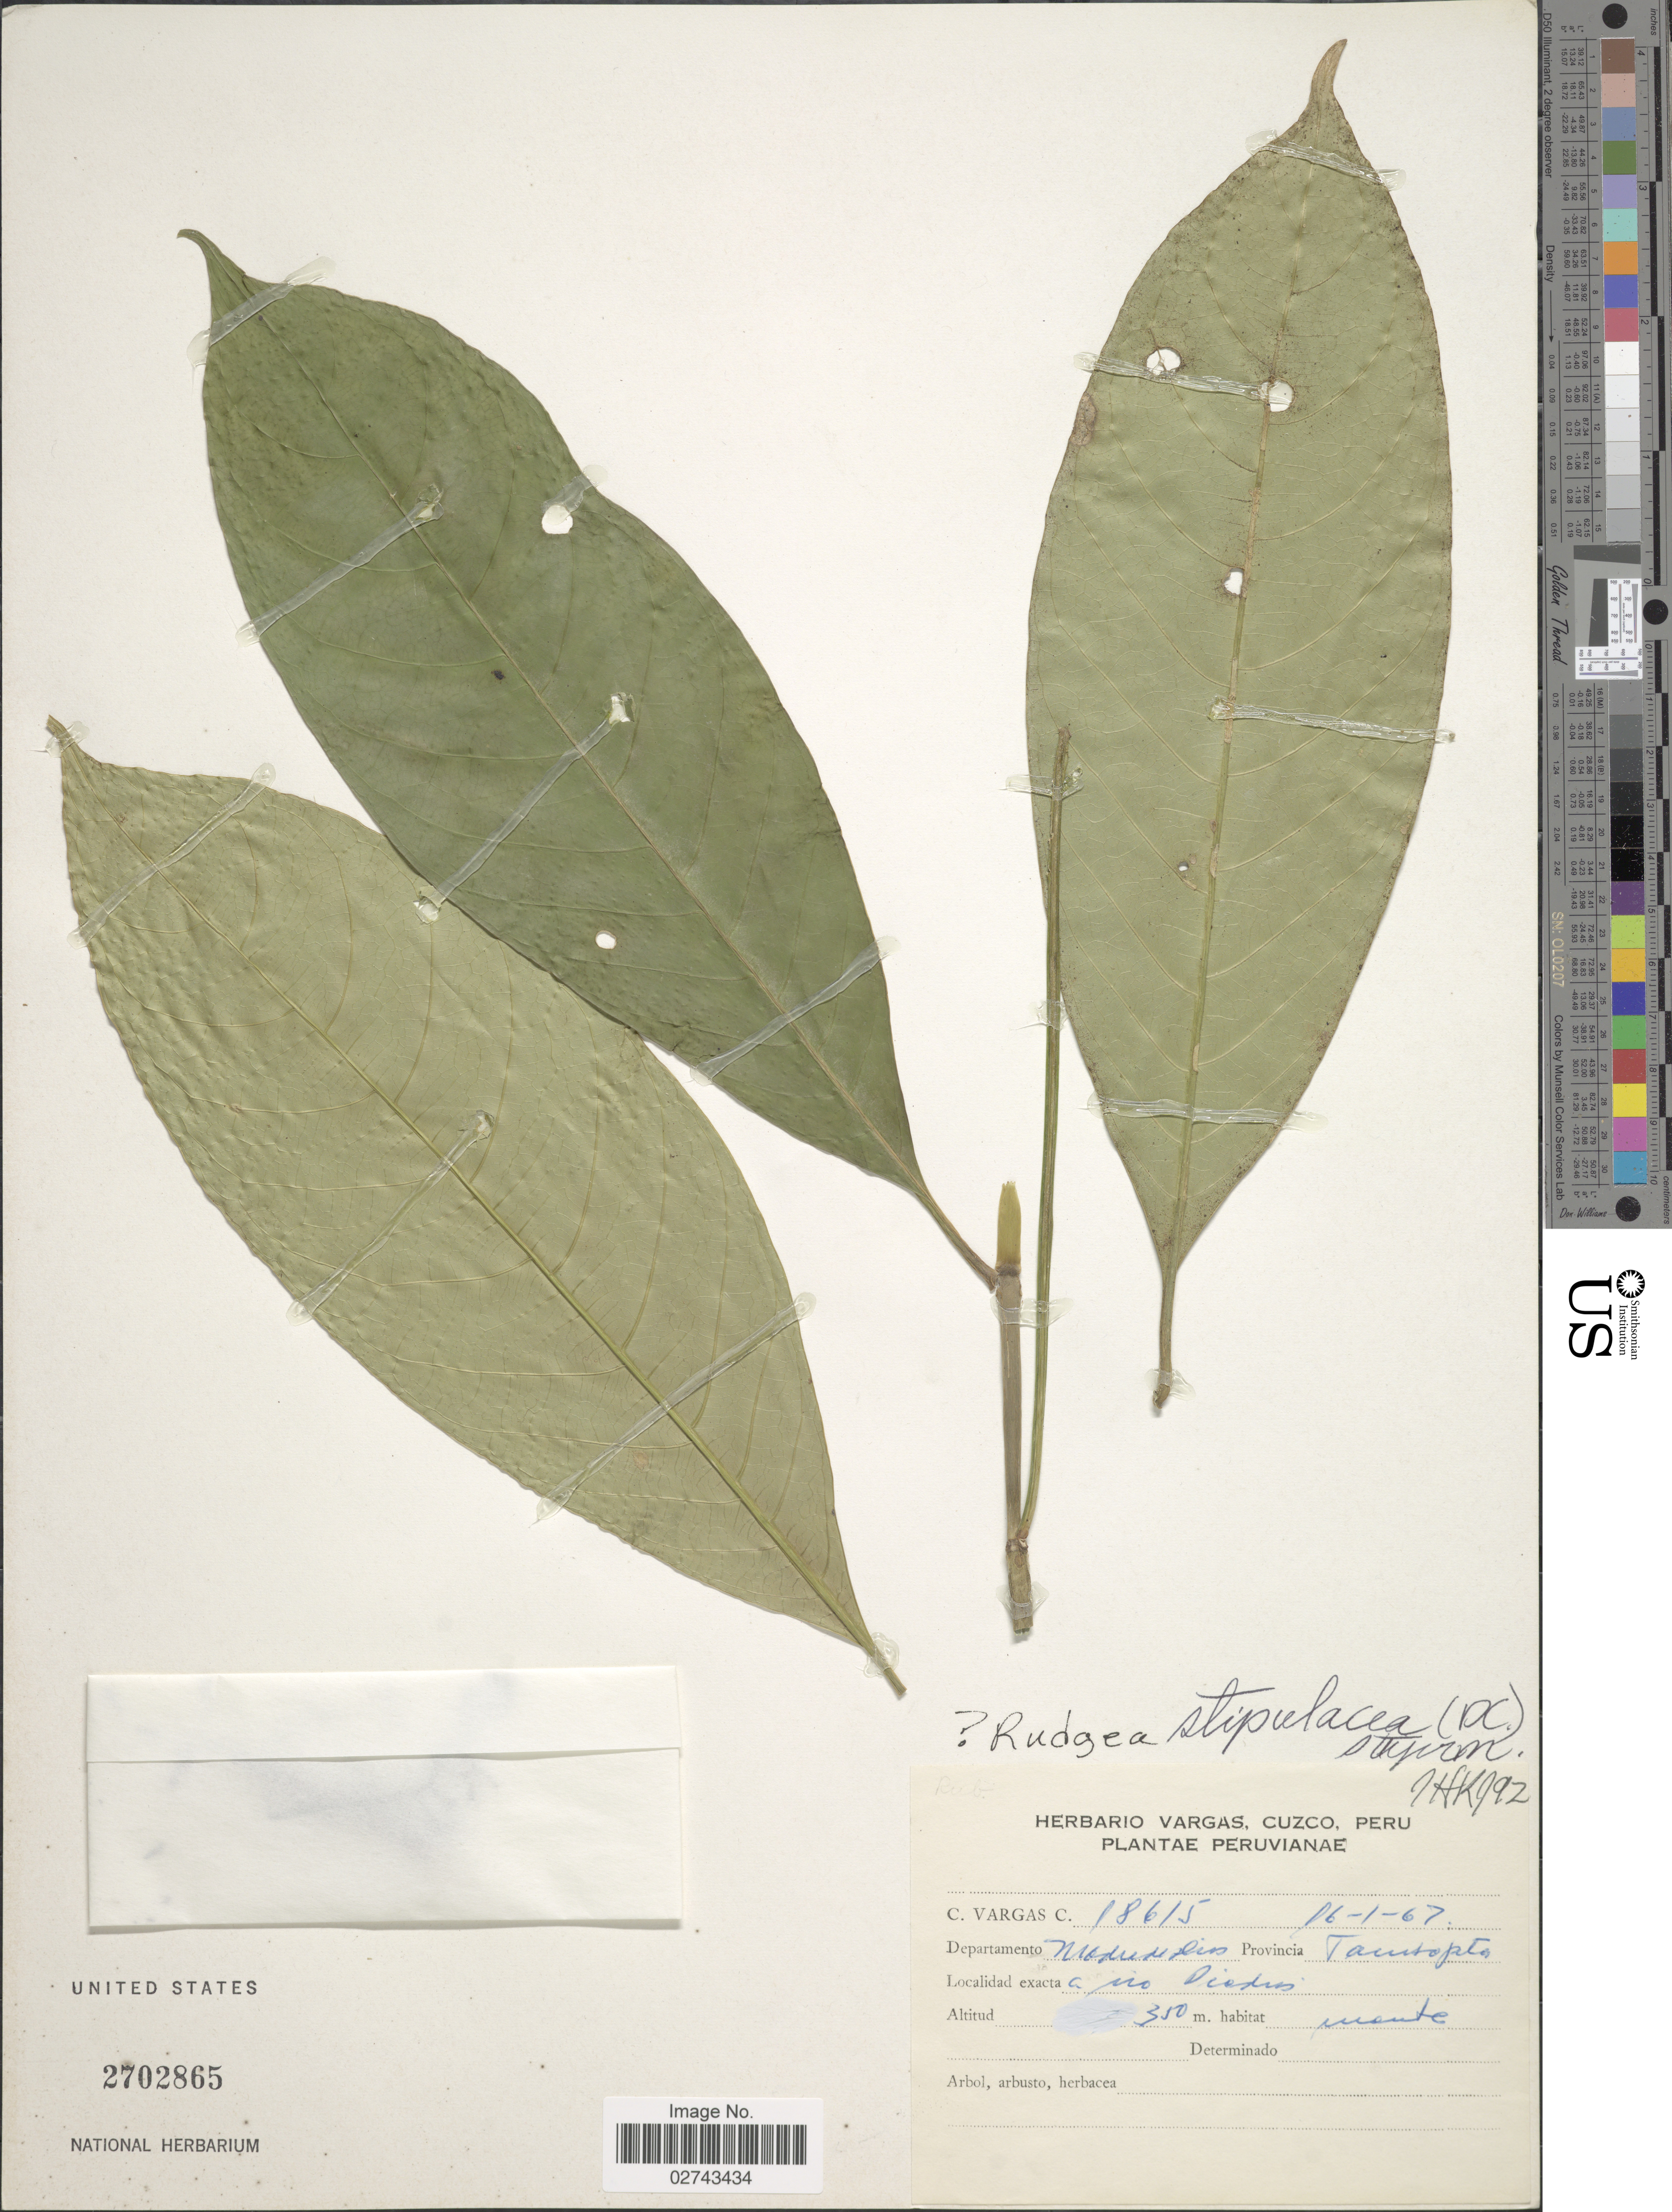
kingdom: Plantae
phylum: Tracheophyta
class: Magnoliopsida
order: Gentianales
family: Rubiaceae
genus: Rudgea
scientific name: Rudgea stipulacea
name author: (DC.) Steyerm.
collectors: C. Vargas Calderón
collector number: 18615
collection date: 1967-01-16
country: Peru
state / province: Madre de Dios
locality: Provincia Tambopata, a rio Piedras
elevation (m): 350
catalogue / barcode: US 2702865